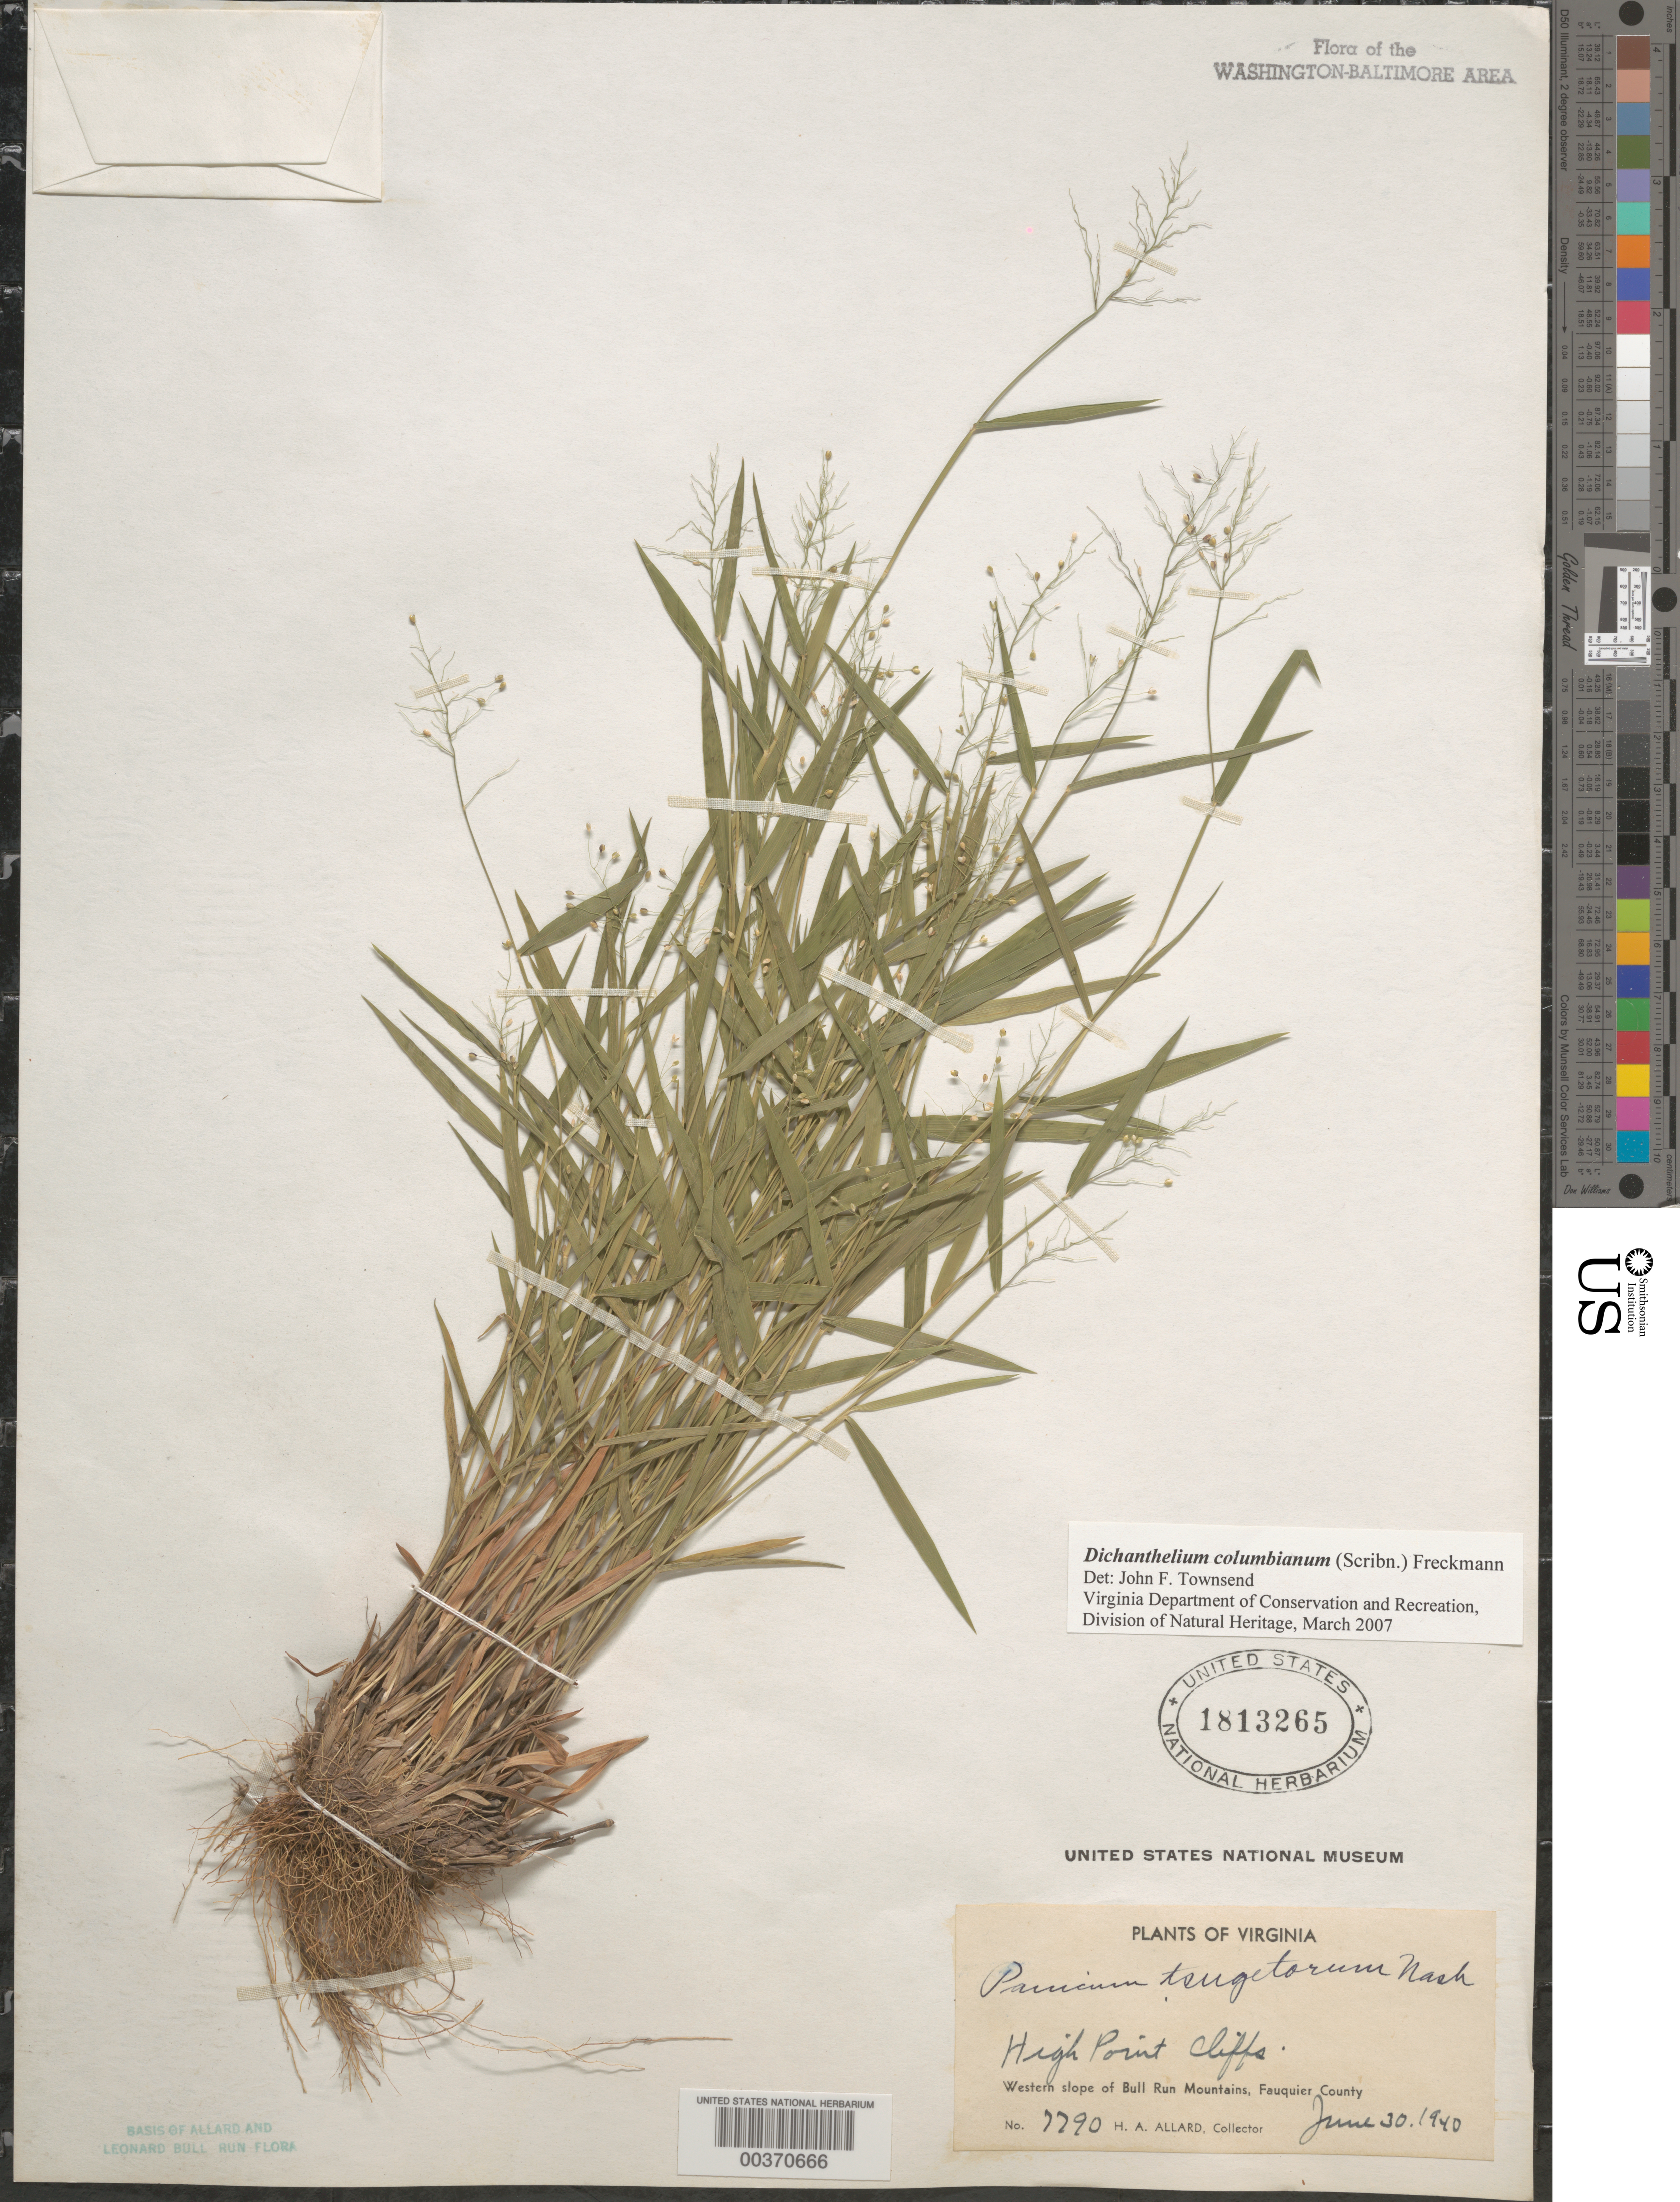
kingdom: Plantae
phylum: Tracheophyta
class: Liliopsida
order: Poales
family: Poaceae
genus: Dichanthelium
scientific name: Dichanthelium columbianum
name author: (Scribn.) Freckmann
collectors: H. A. Allard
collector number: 7790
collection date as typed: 30 Jun 1940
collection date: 1940-06-30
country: United States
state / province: Virginia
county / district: Fauquier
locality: High Point Cliffs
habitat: Cliffs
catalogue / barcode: US 1813265